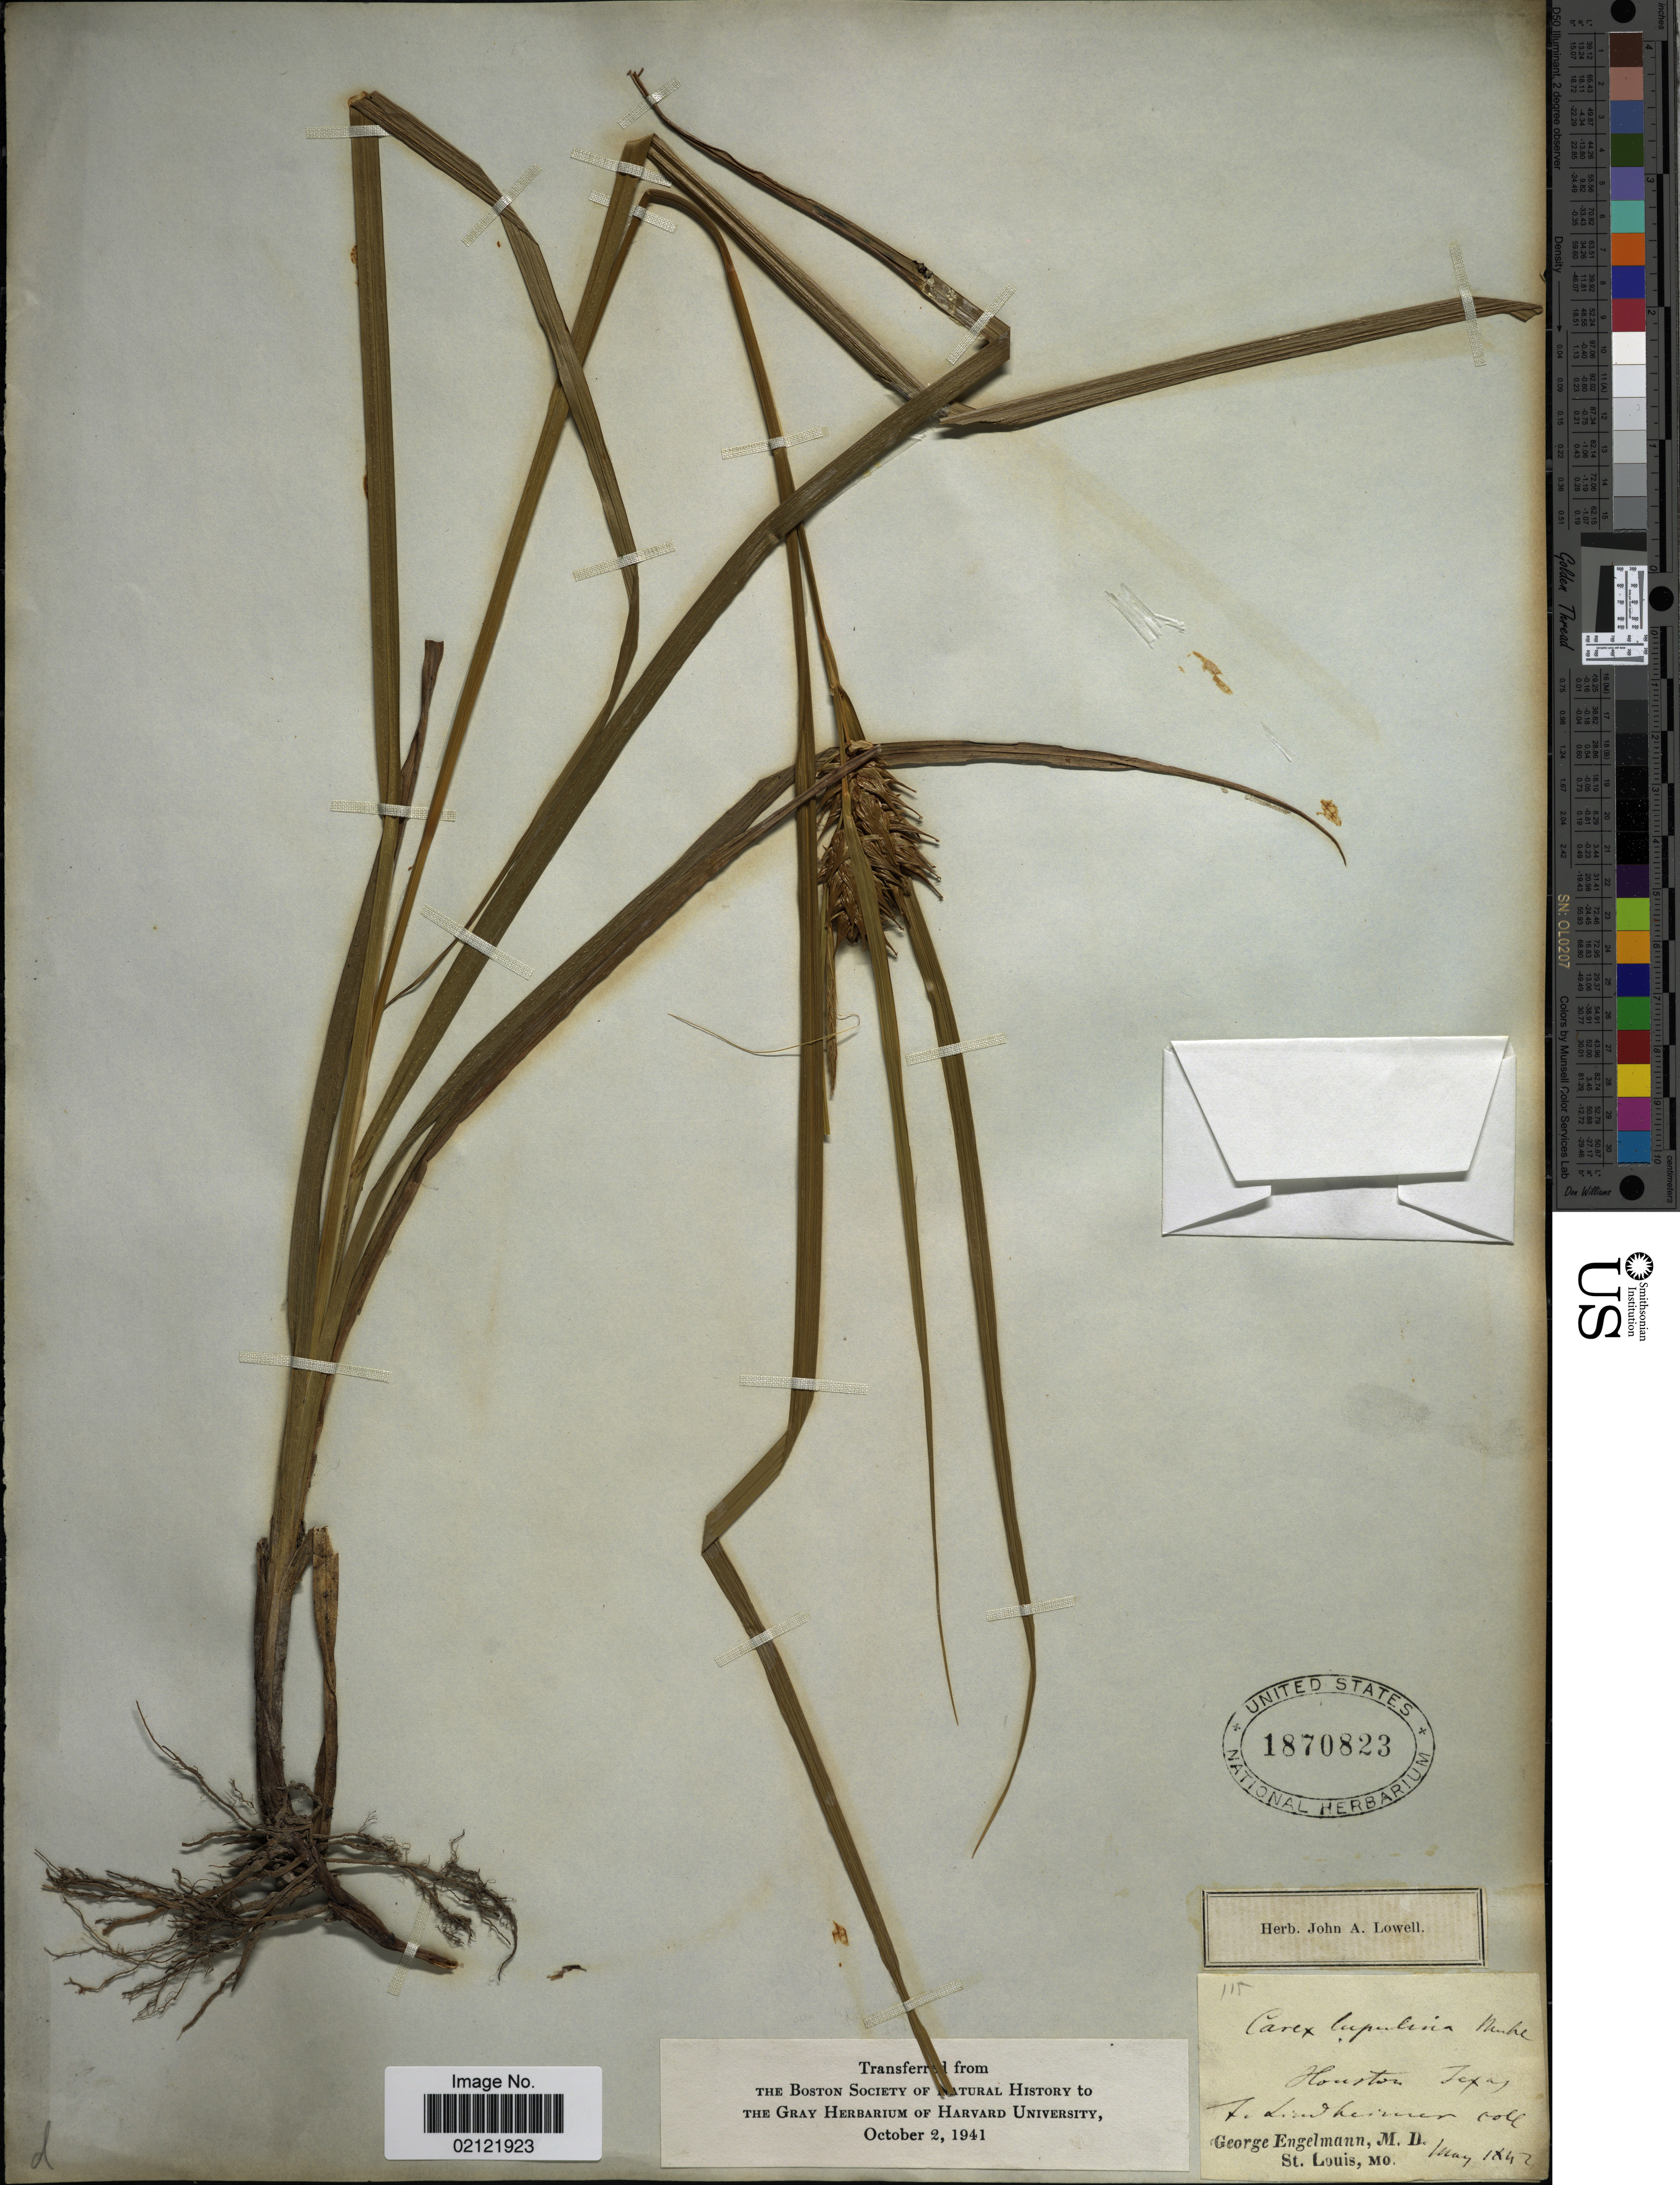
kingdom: Plantae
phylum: Tracheophyta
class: Liliopsida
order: Poales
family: Cyperaceae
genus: Carex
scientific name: Carex lupulina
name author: Muhl. ex Willd.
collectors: F. Lindheimer & G. Engelmann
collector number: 115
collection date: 1842-05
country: United States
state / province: Texas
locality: Houston, Texas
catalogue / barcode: US 1870823